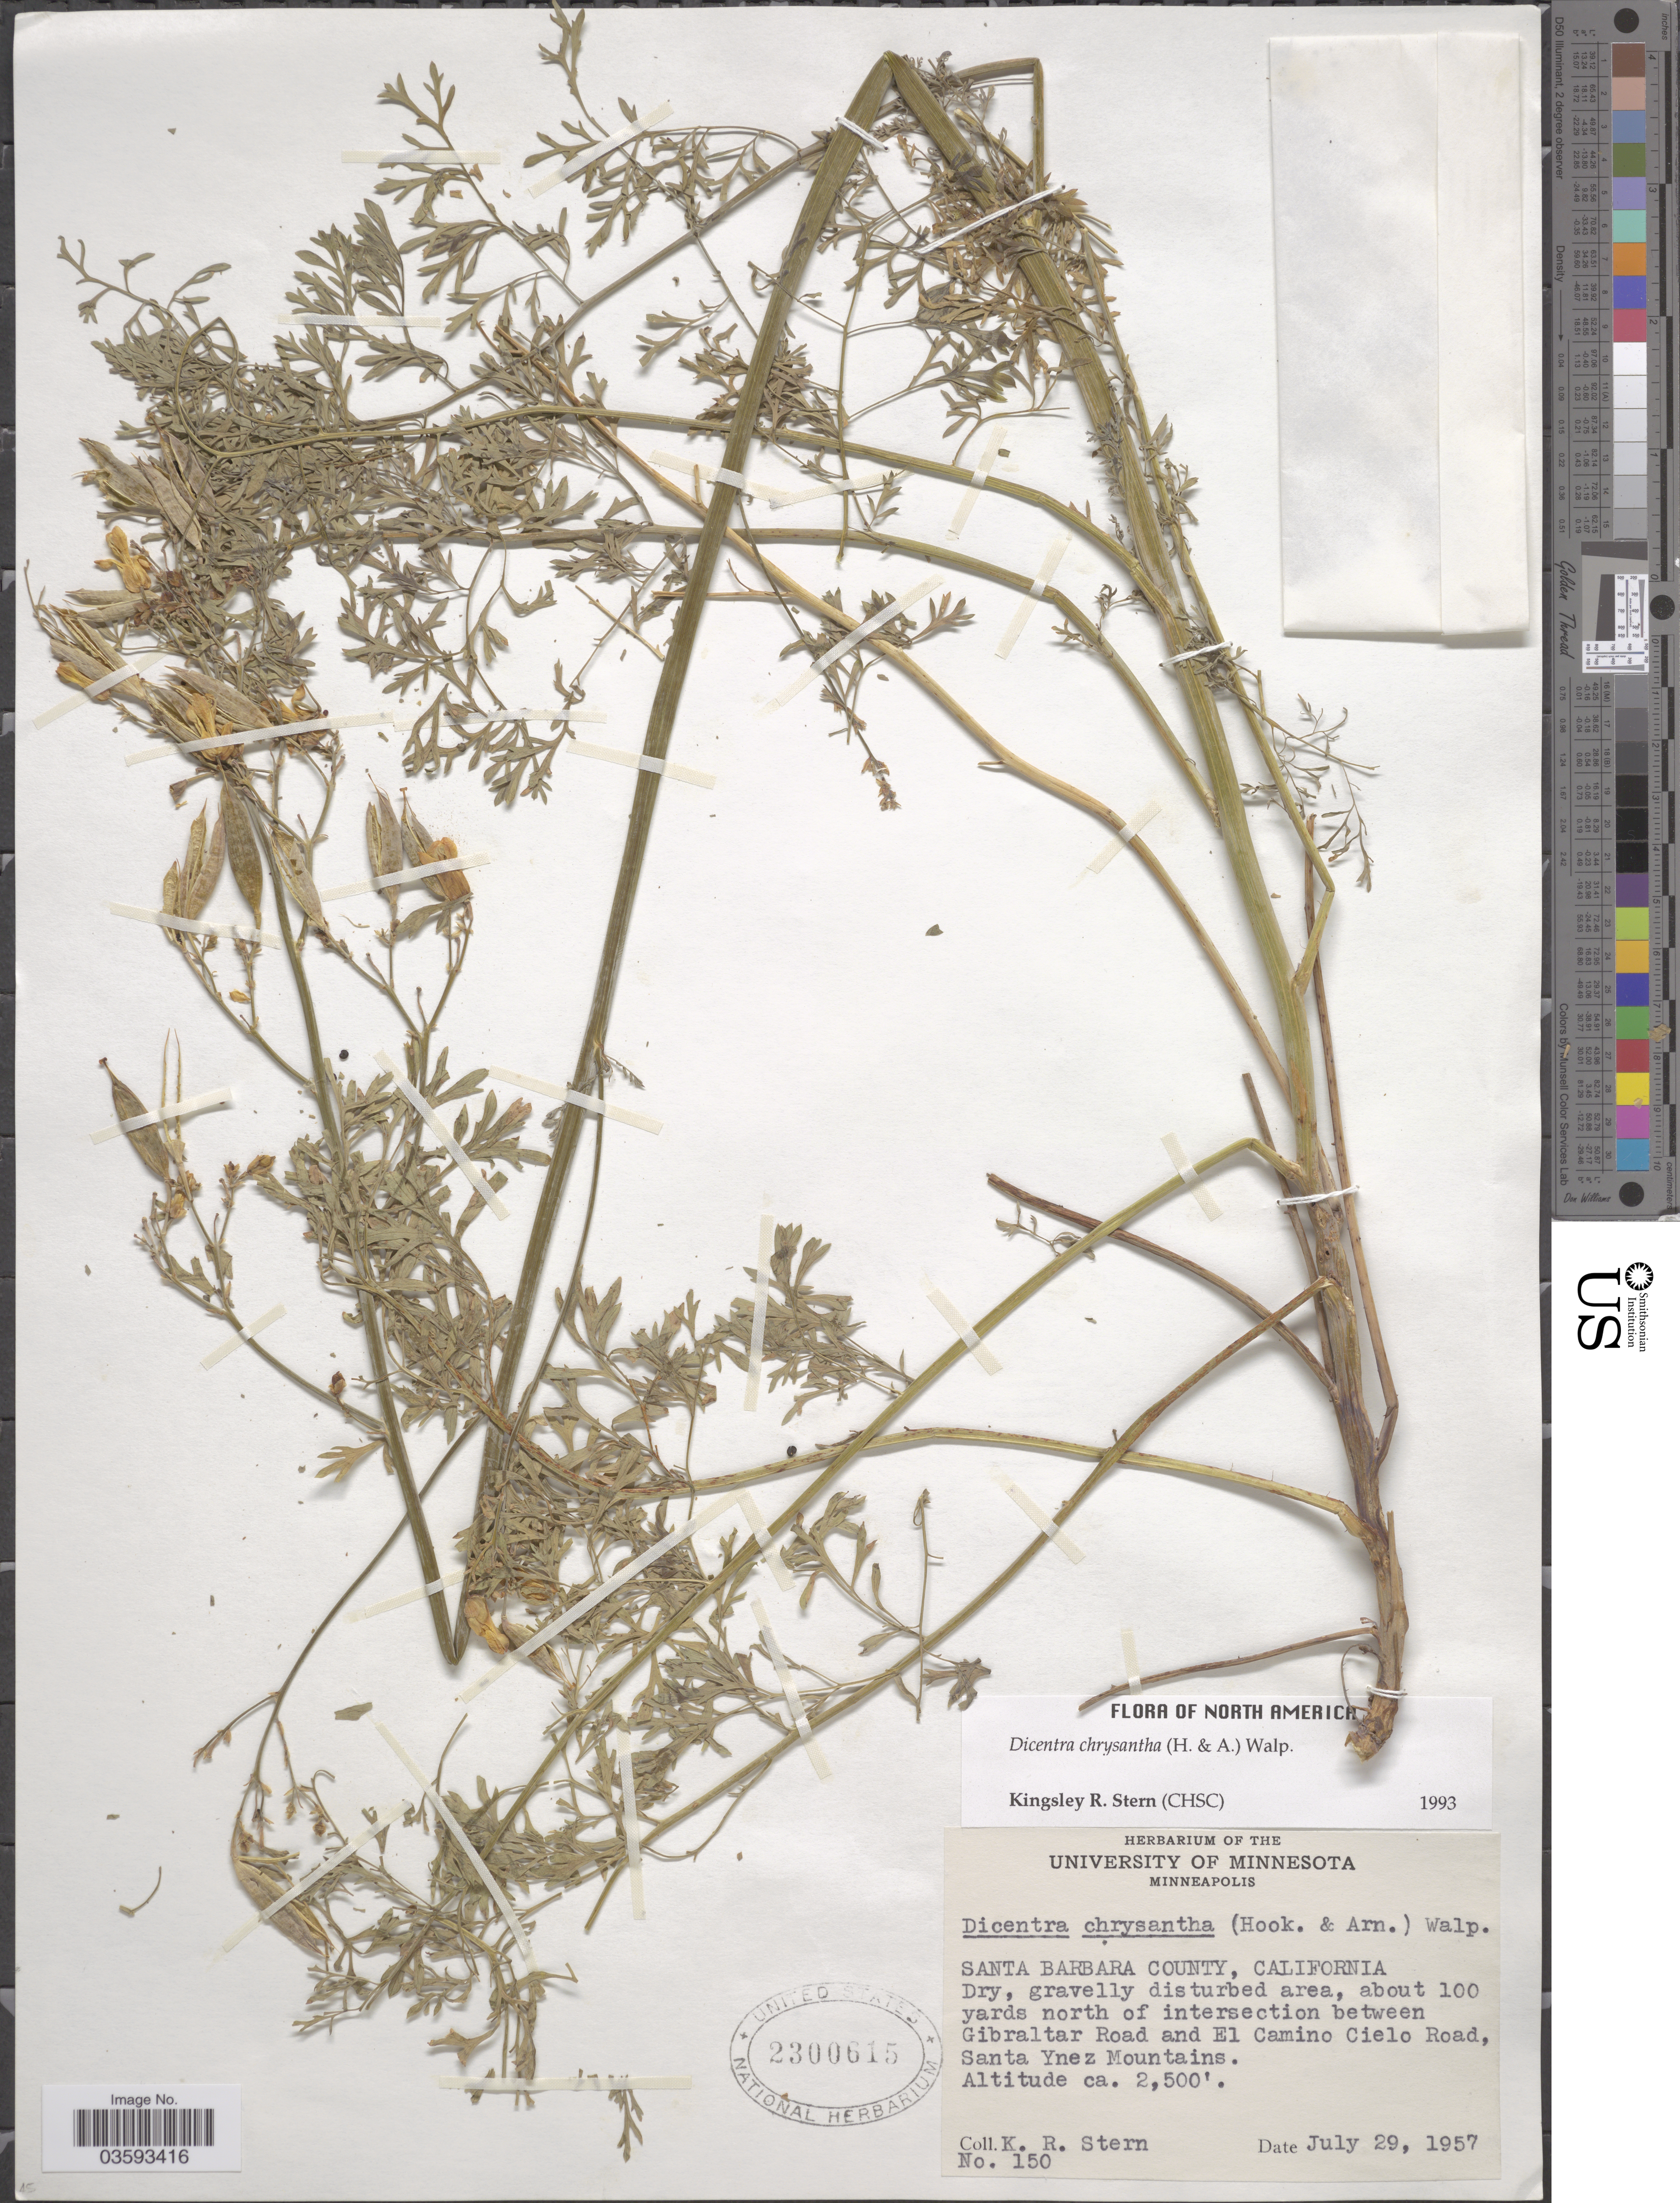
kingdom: Plantae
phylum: Tracheophyta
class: Magnoliopsida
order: Ranunculales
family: Papaveraceae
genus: Ehrendorferia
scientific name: Ehrendorferia chrysantha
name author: (Hook. & Arn.) Rylander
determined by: Strong, M. T., (US), Smithsonian Institution - National Museum of Natural History (UNITED STATES)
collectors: K. R. Stern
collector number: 150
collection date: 1957-07-29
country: United States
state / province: California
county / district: Santa Barbara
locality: Santa Barbara County. Dry, gravelly disturbed area, about 100 yards north of intersection between Gibraltar Road and El Camino Cielo Road, Santa Ynez Mountains.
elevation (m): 762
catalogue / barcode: US 2300615